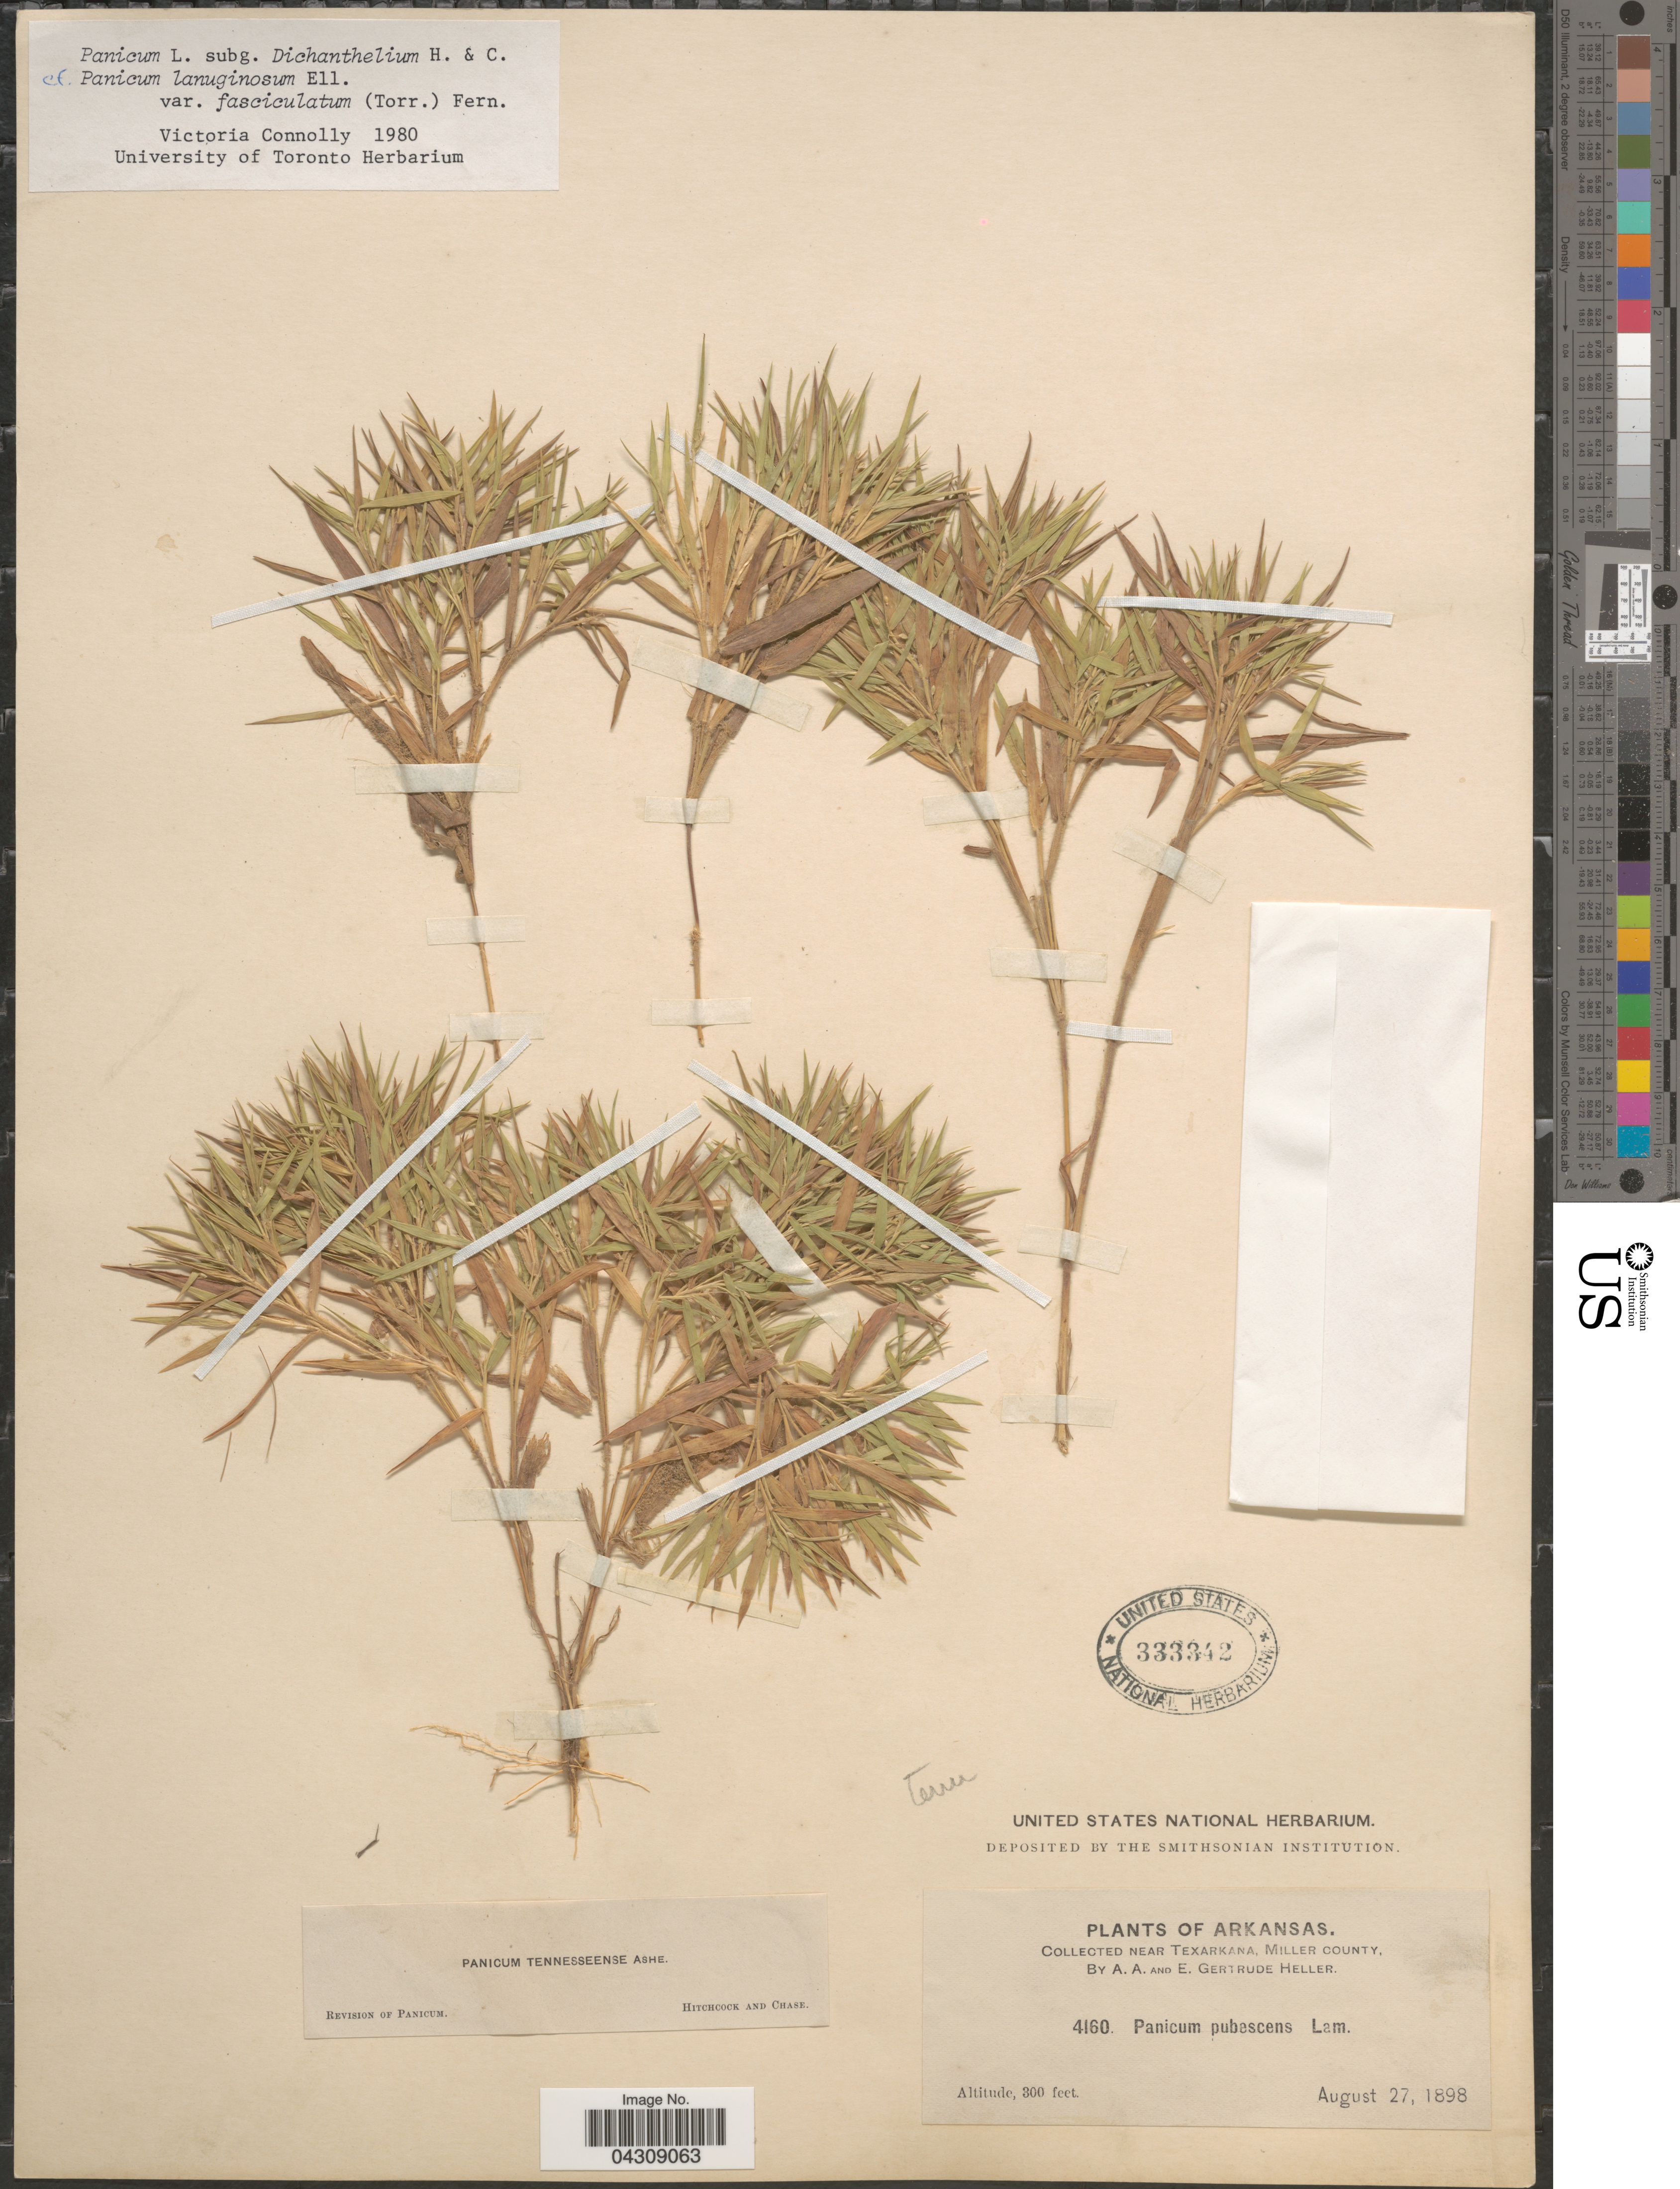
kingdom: Plantae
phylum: Tracheophyta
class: Liliopsida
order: Poales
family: Poaceae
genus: Dichanthelium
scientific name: Dichanthelium acuminatum var. acuminatum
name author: (Sw.) Gould & C.A. Clark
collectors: A. A. Heller & E. G. Heller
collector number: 4160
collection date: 1898-08-27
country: United States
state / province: Arkansas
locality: Near Texarkana, Miller County.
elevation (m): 91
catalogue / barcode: US 333342